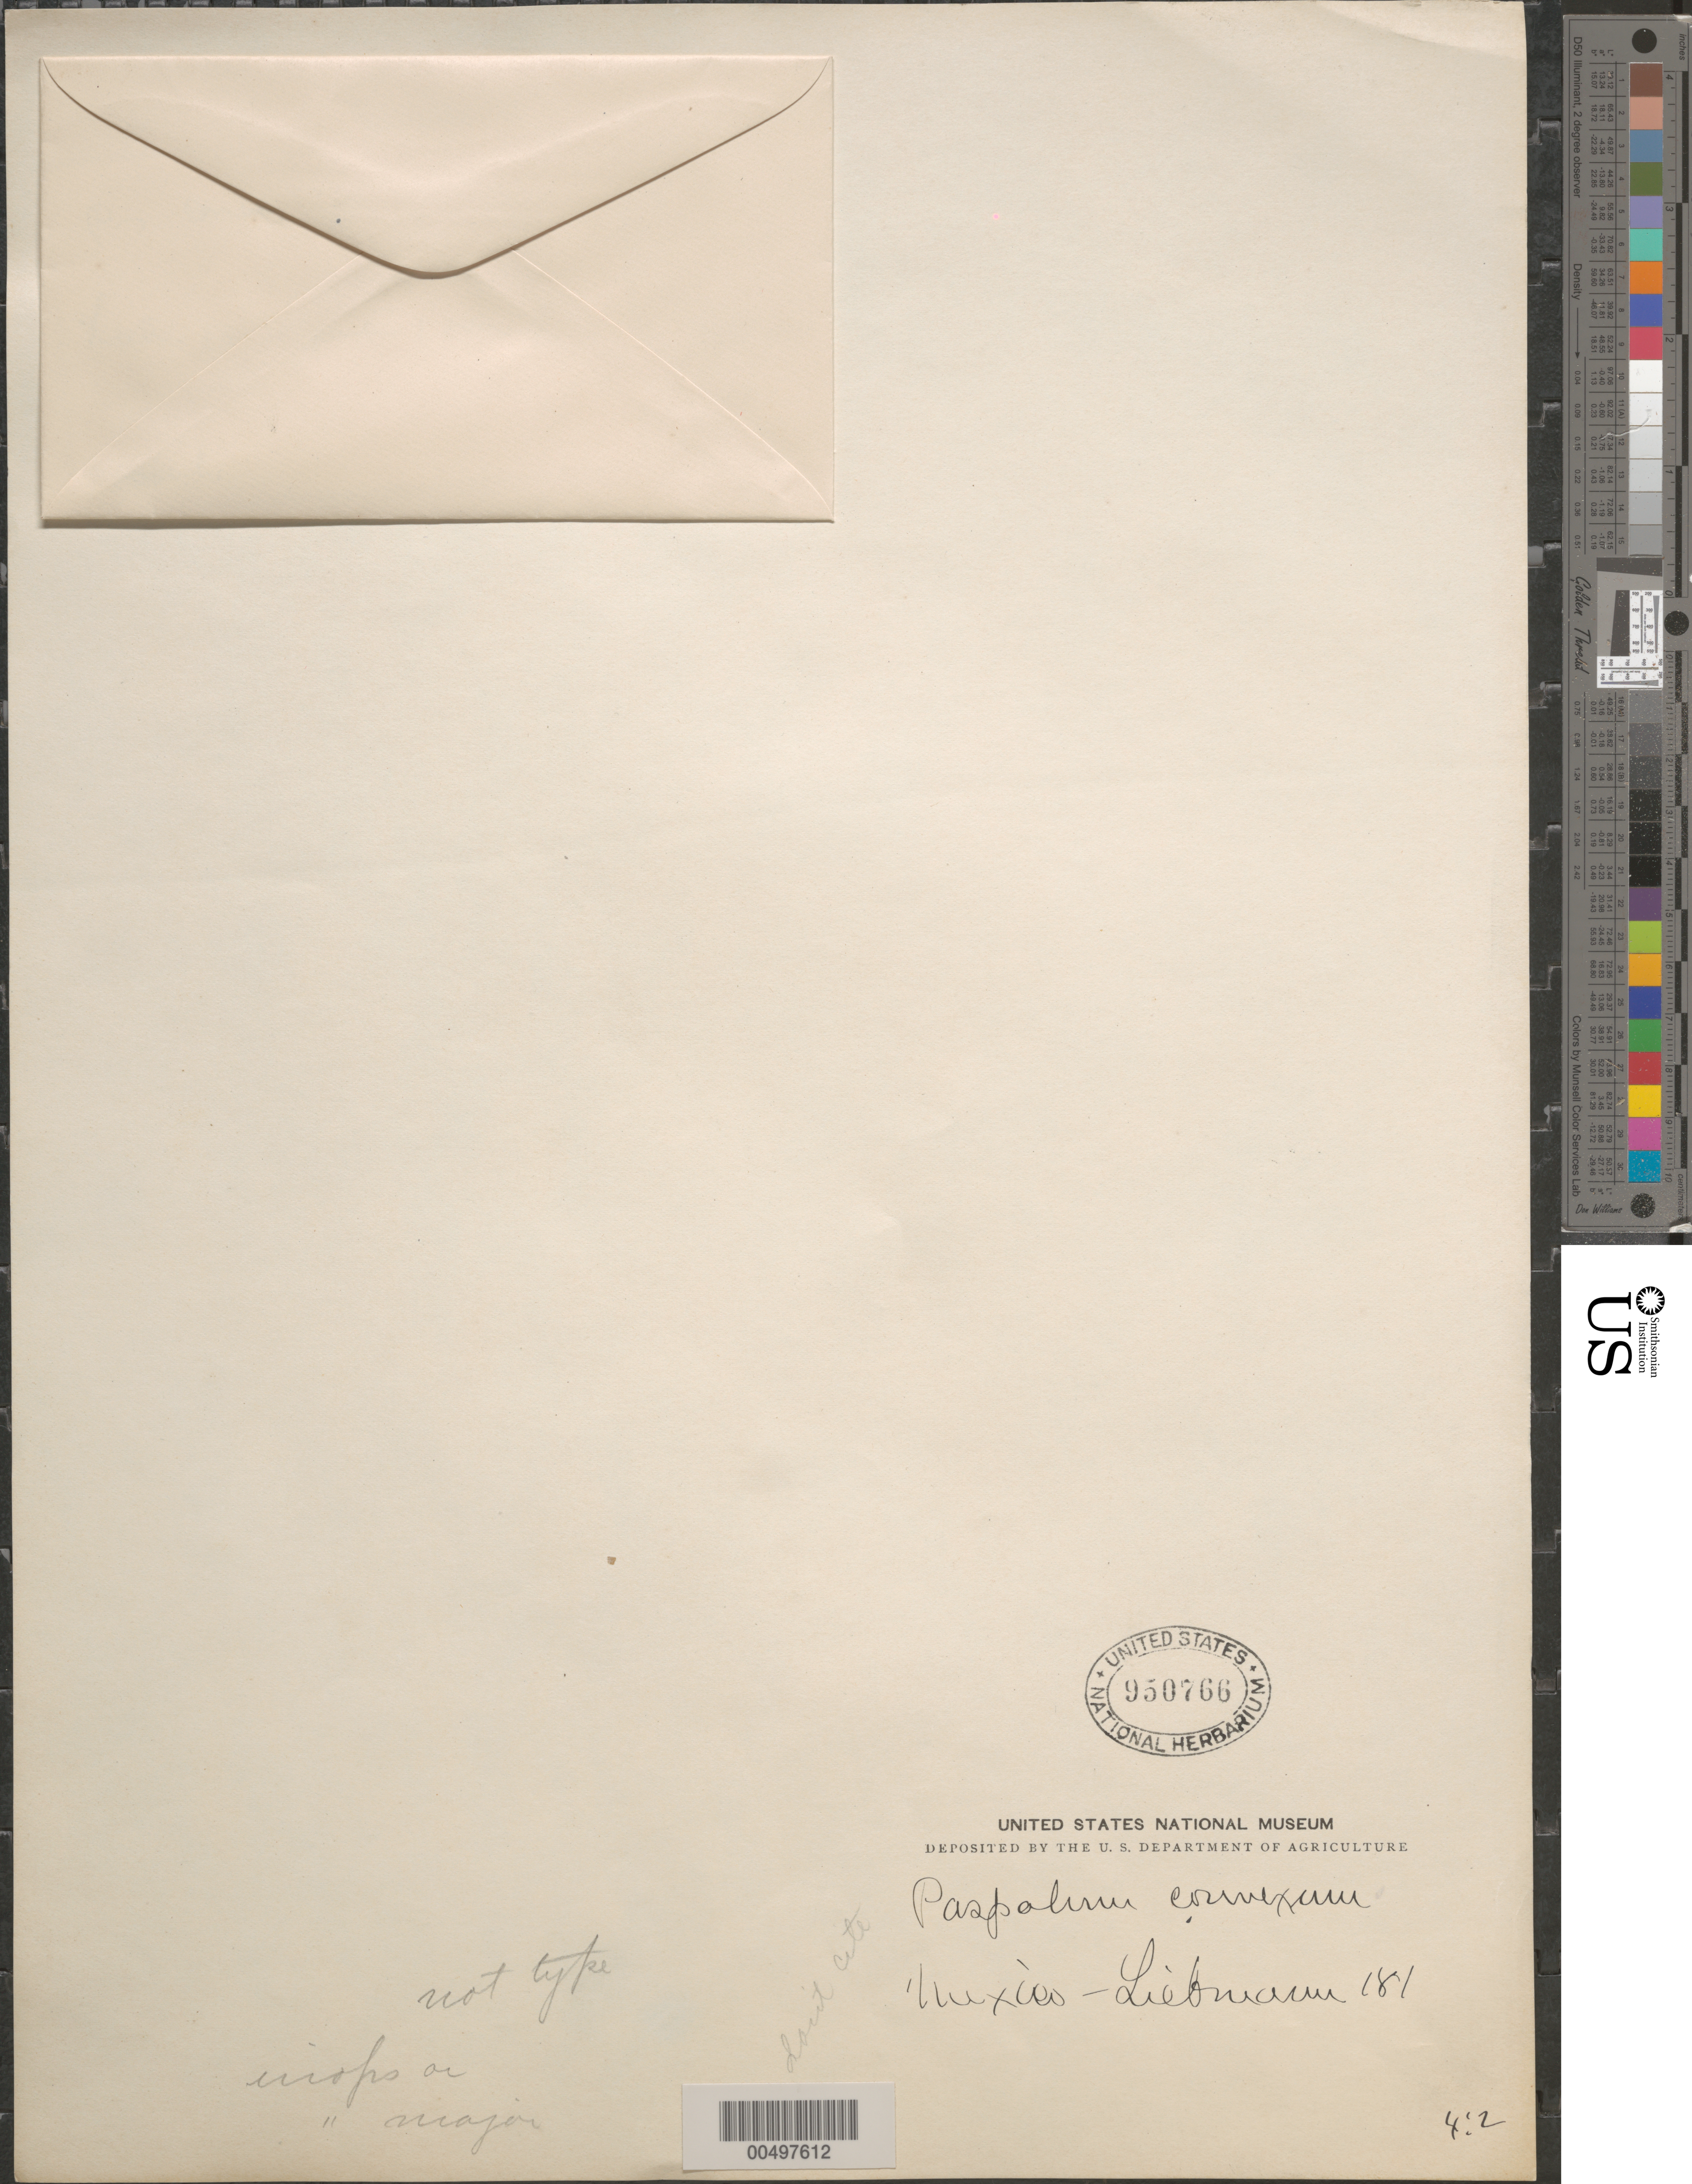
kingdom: Plantae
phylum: Tracheophyta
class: Liliopsida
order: Poales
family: Poaceae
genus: Paspalum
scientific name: Paspalum convexum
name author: Humb. & Bonpl. ex Flüggé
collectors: F. M. Liebmann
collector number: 181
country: Mexico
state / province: Jalisco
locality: San Ramon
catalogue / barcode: US 950766